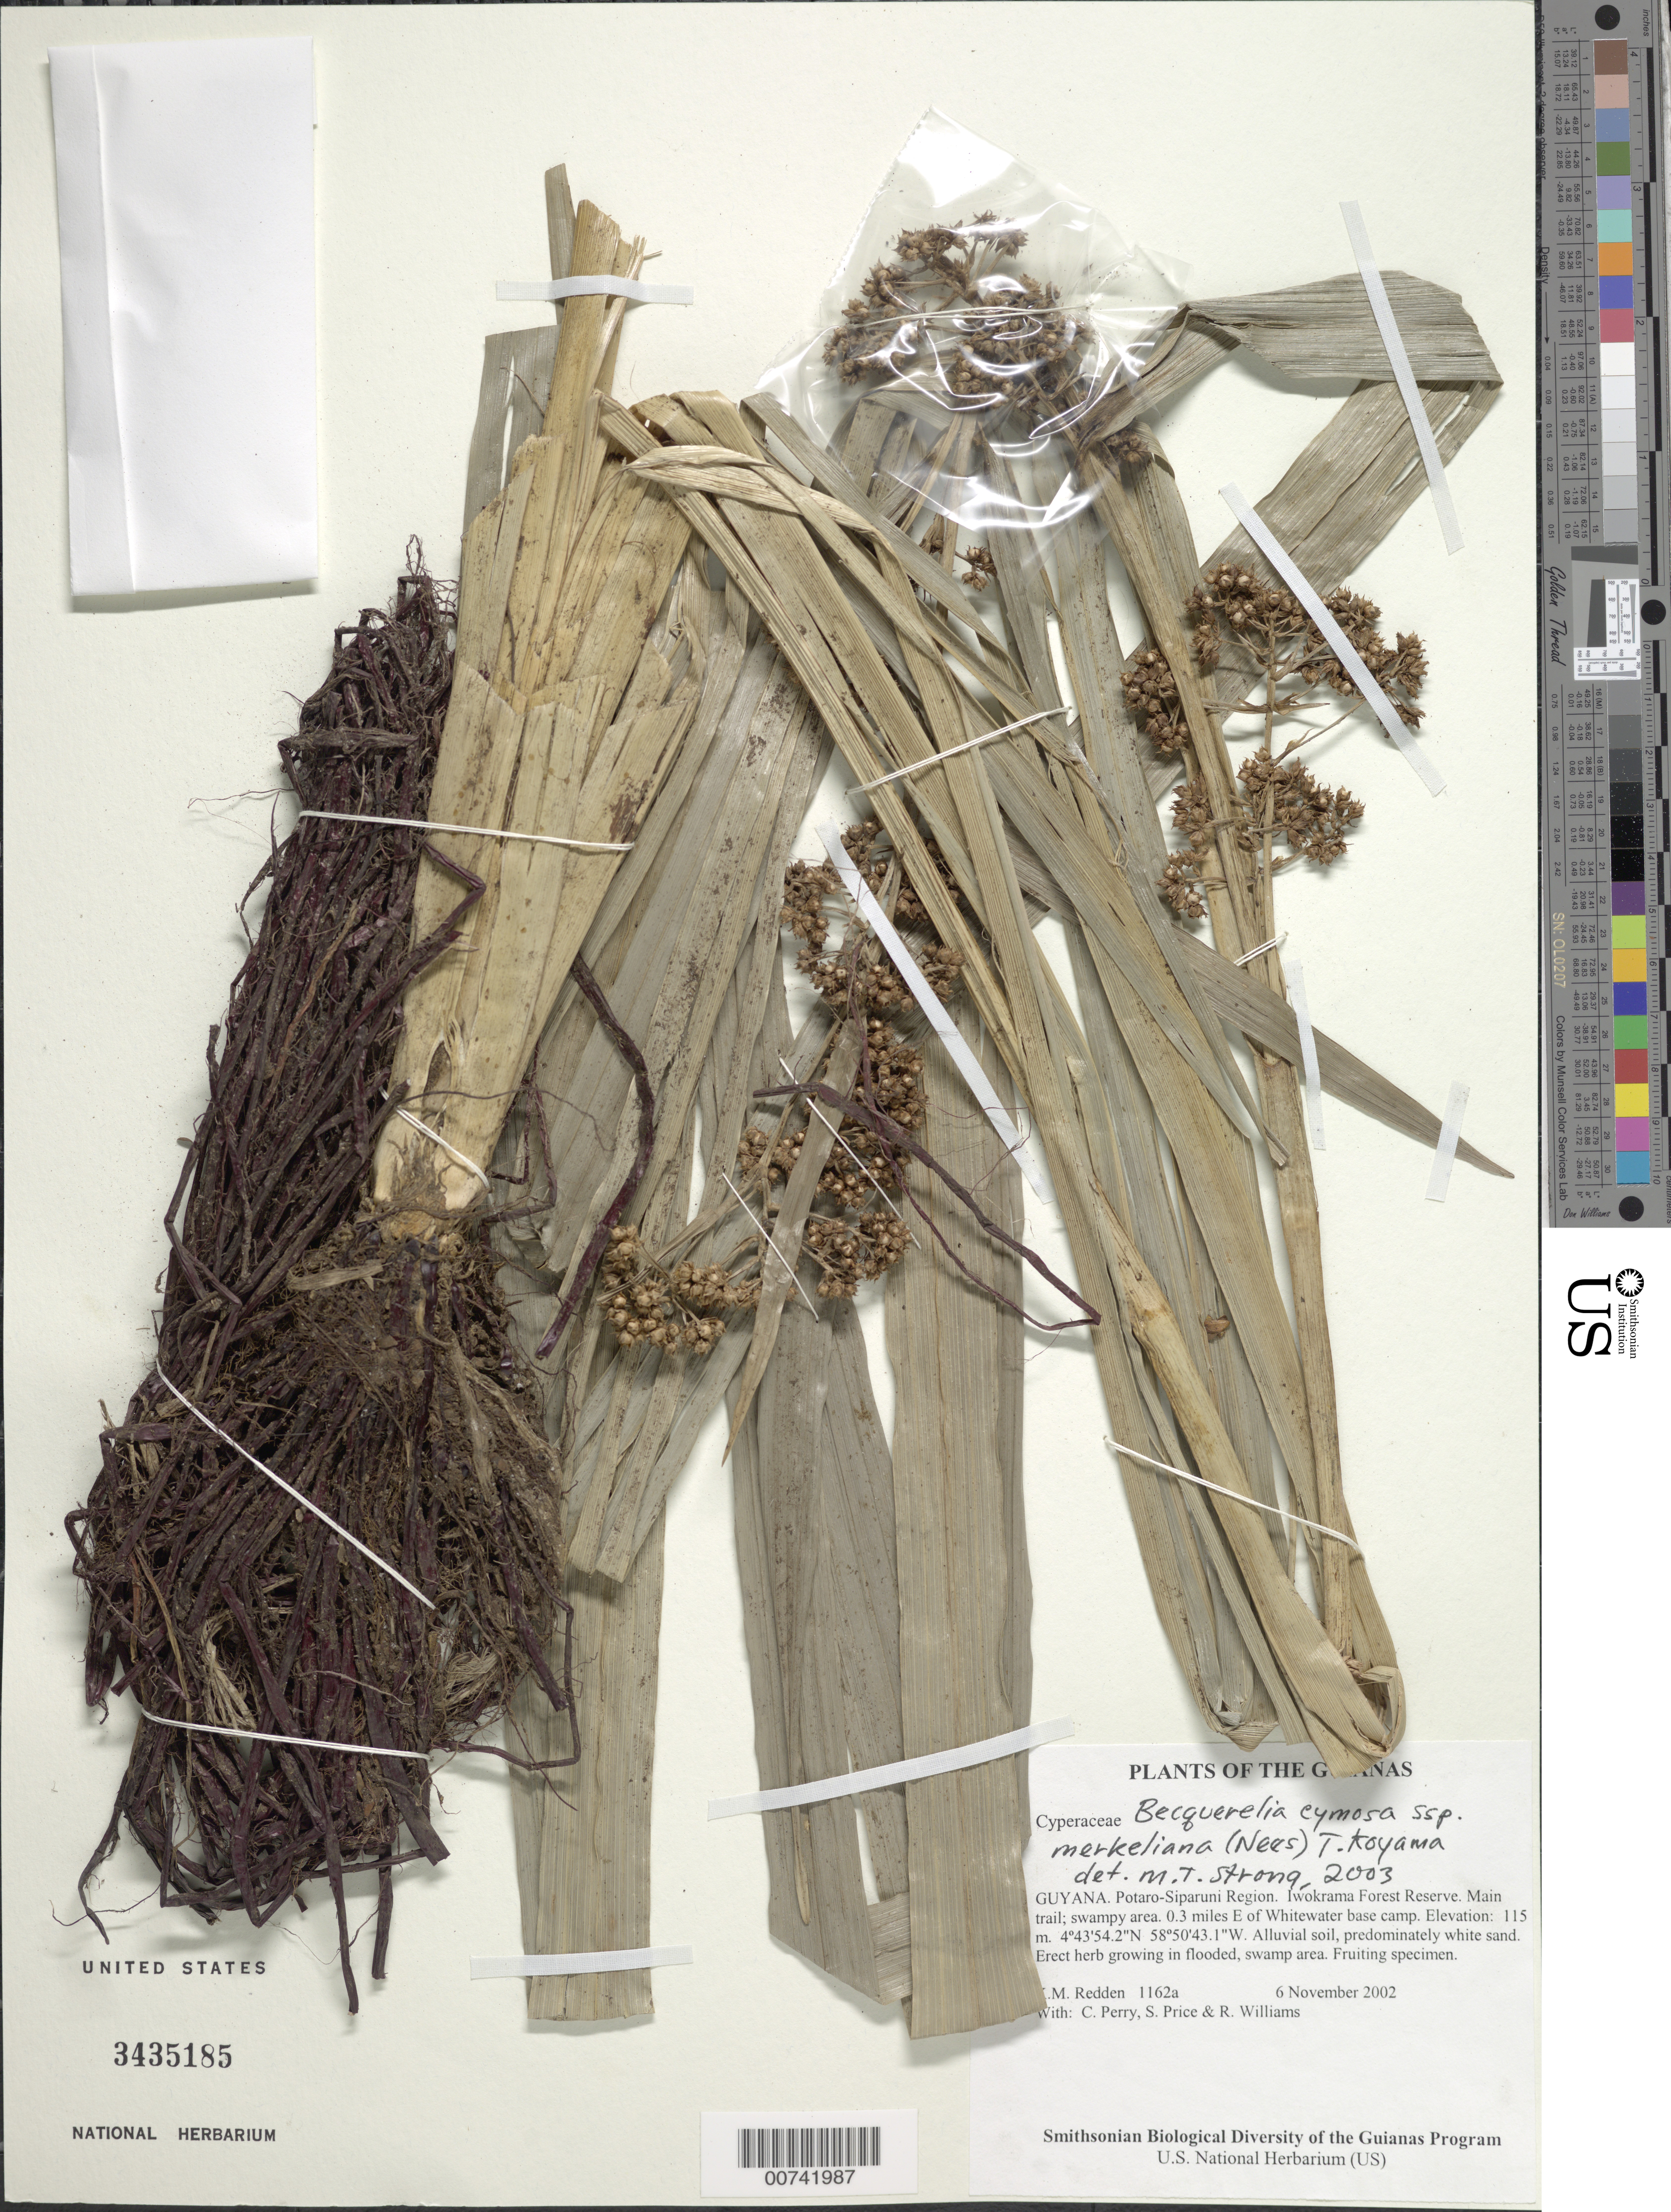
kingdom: Plantae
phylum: Tracheophyta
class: Liliopsida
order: Poales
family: Cyperaceae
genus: Becquerelia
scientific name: Becquerelia cymosa subsp. merkeliana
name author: (Nees) T. Koyama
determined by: Strong, M. T., (US), Smithsonian Institution - National Museum of Natural History (UNITED STATES)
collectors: K. M. Redden, C. Perry, S. Price & R. Williams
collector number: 1162 a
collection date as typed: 6 November 2002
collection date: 2002-11-06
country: Guyana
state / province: Potaro-Siparuni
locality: Iwokrama Forest Reserve. Main trail; swampy area. 0.3 miles E of Whitewater base camp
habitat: Alluvial soil, predominately white sand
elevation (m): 115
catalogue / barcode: US 3435185